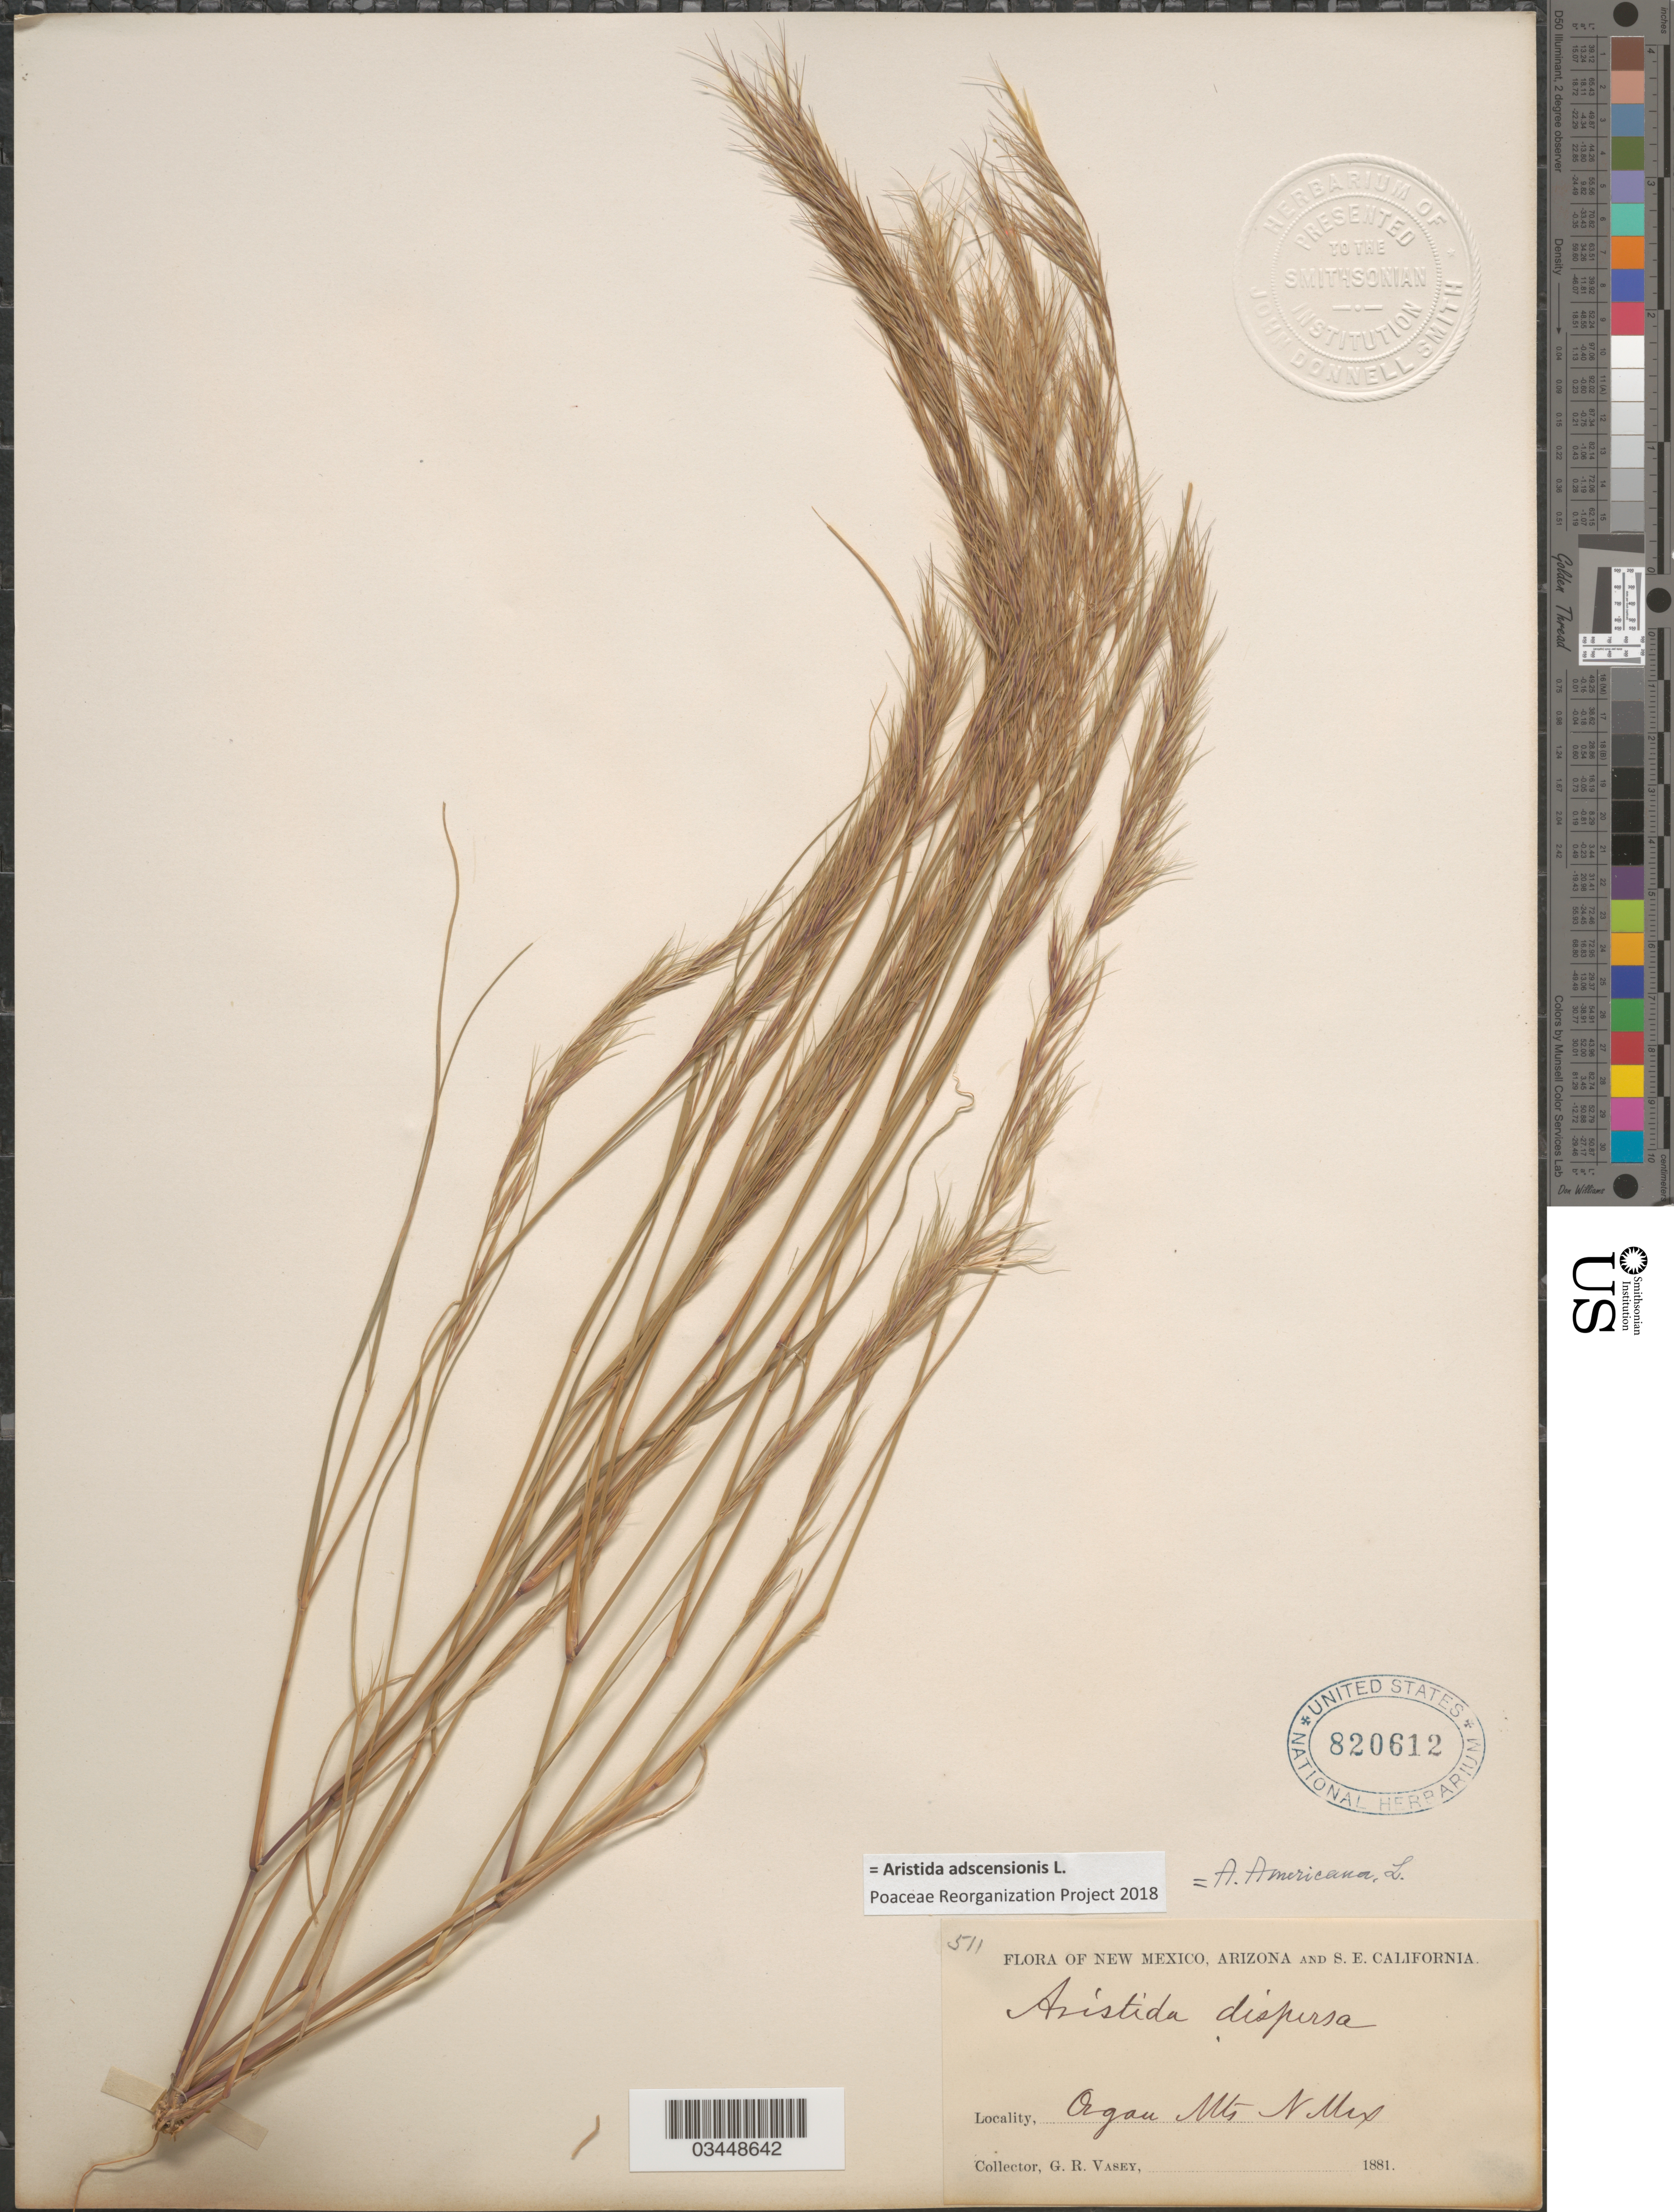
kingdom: Plantae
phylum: Tracheophyta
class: Liliopsida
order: Poales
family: Poaceae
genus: Aristida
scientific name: Aristida adscensionis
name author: L.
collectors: G. R. Vasey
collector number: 511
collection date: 1881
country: United States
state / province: New Mexico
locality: Organ Mts.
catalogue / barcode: US 820612